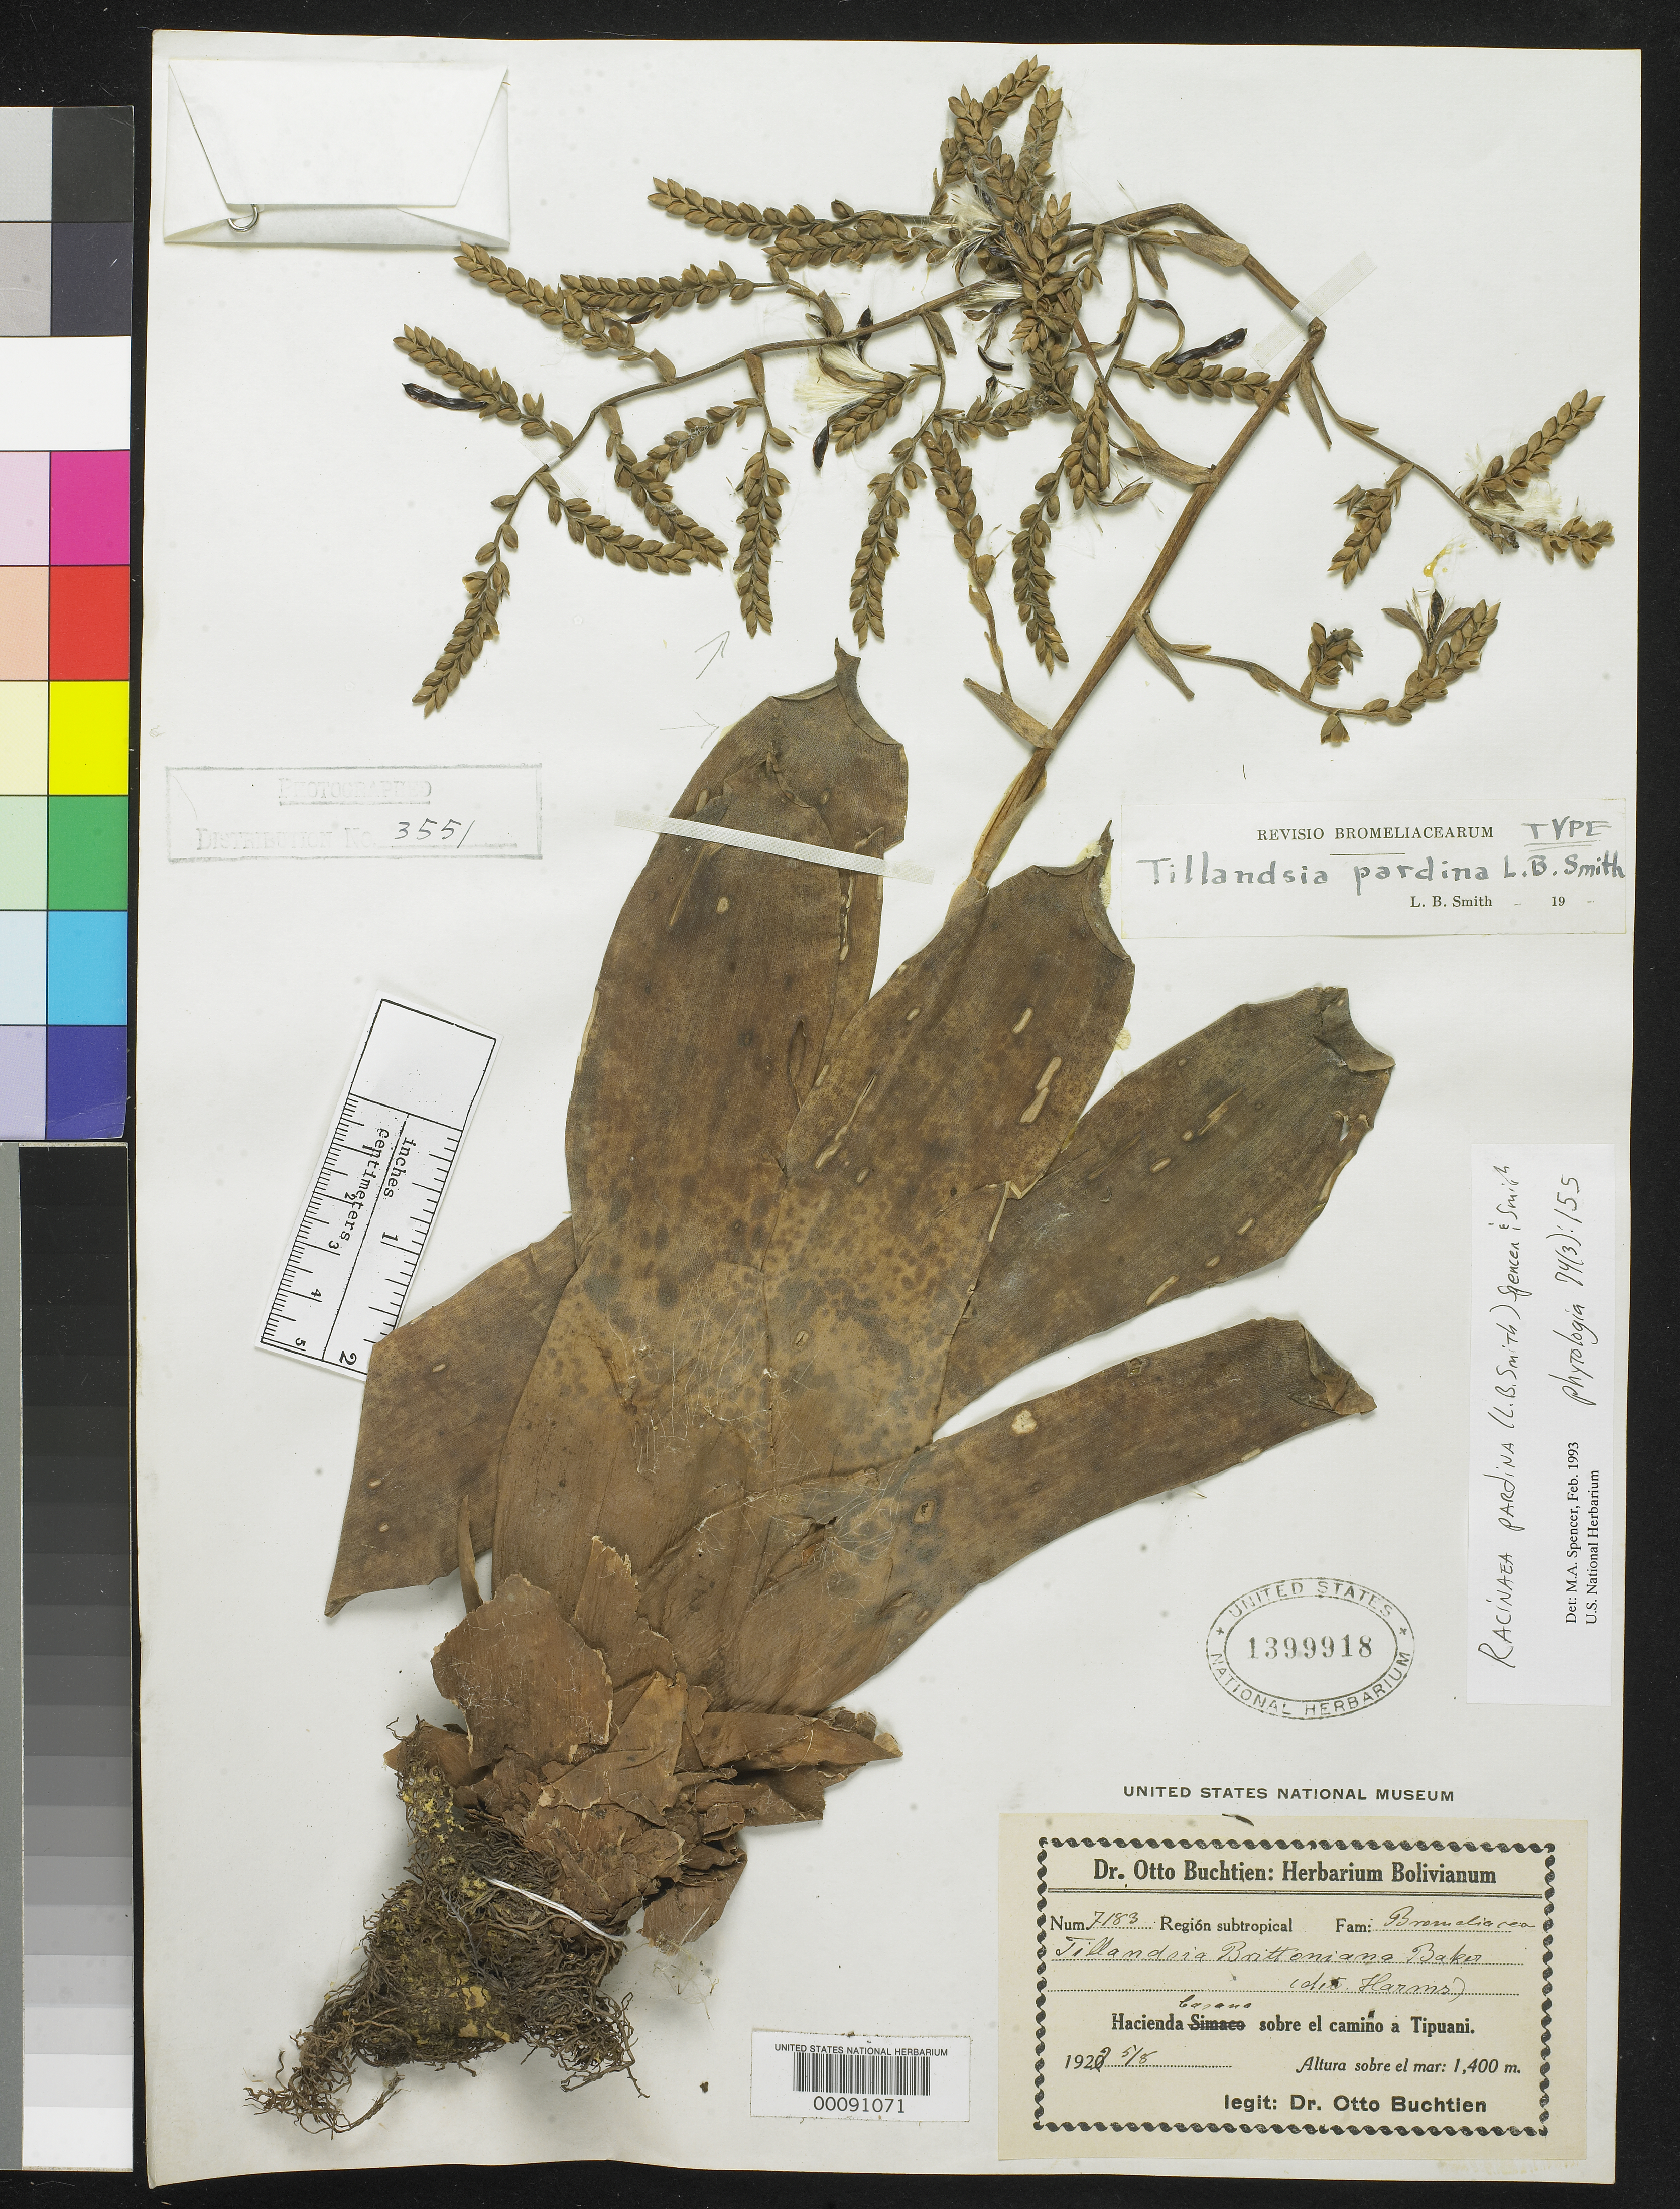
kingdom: Plantae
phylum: Tracheophyta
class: Liliopsida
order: Poales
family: Bromeliaceae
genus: Tillandsia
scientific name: Tillandsia pardina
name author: L.B. Sm.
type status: Holotype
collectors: O. Buchtien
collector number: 7183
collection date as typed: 1922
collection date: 1922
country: Bolivia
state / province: La Paz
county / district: Larecaja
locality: Hacienda Casana en La Carretera a Tipuani.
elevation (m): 1400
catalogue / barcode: US 1399918